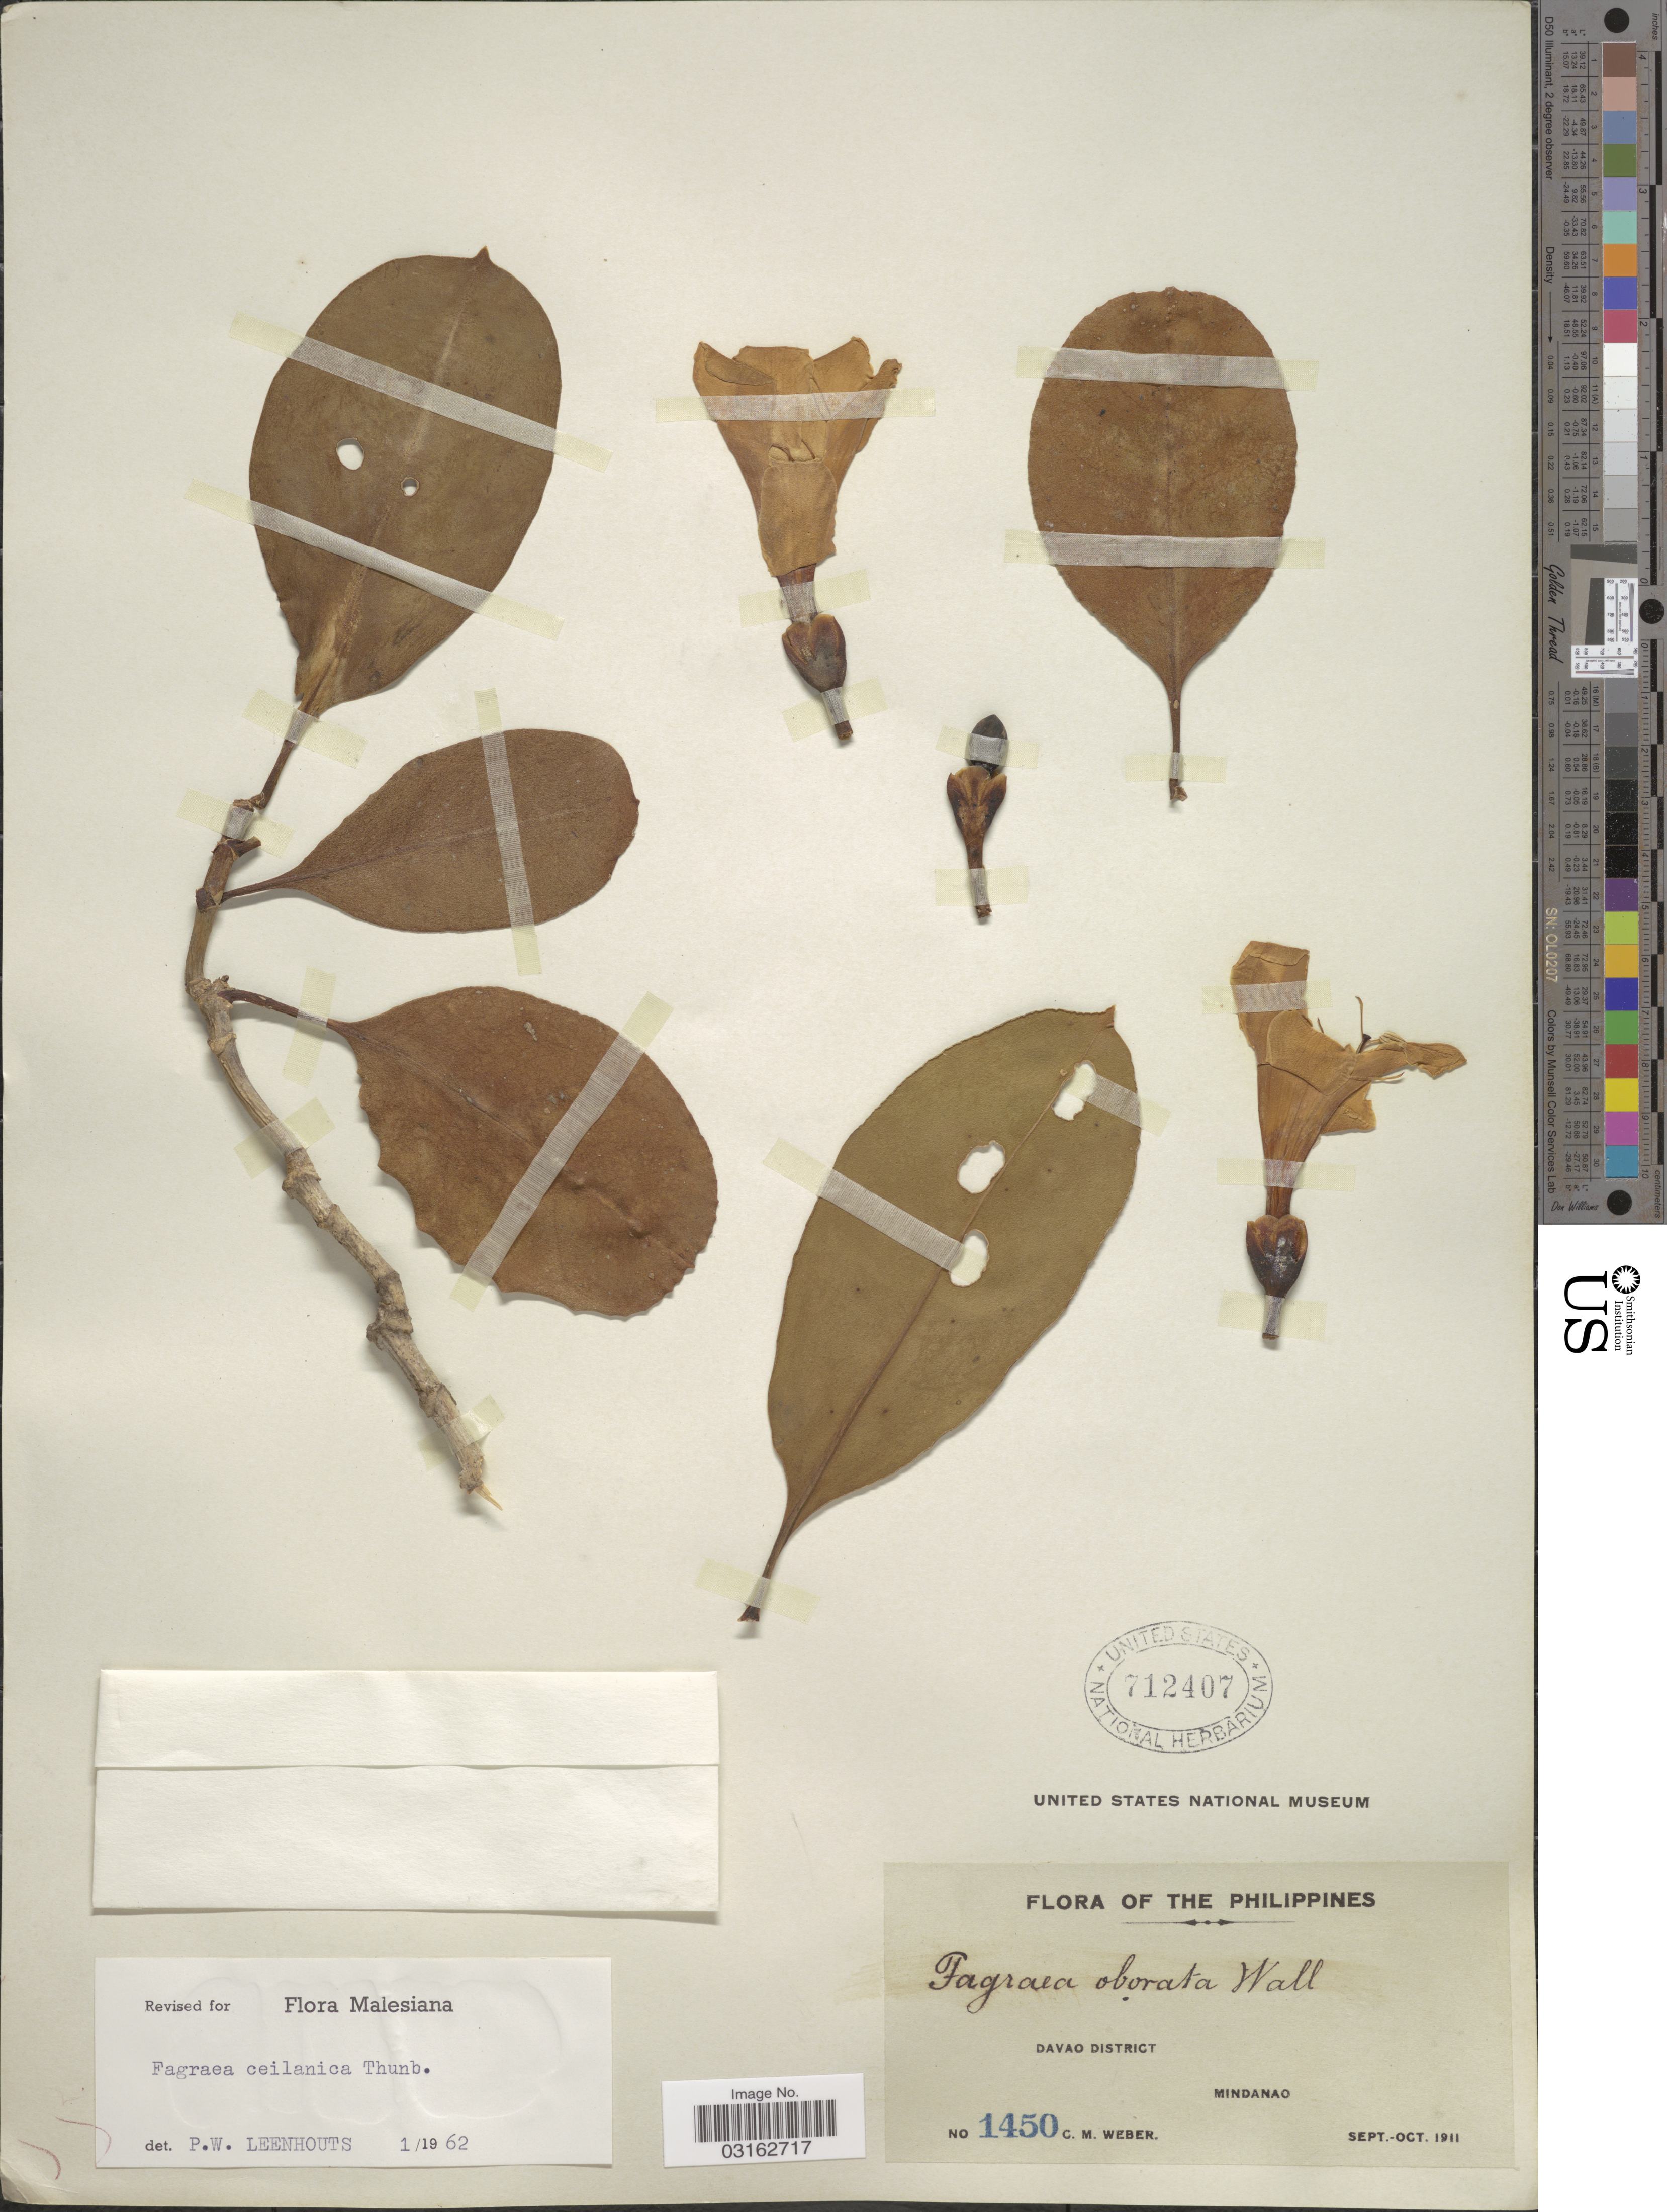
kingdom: Plantae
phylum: Tracheophyta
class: Magnoliopsida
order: Gentianales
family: Gentianaceae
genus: Fagraea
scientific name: Fagraea ceilanica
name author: Thunb.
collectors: C. M. Weber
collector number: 1450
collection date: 1911-09/1911-10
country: Philippines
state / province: Davao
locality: Davao District, Mindanao.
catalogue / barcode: US 712407